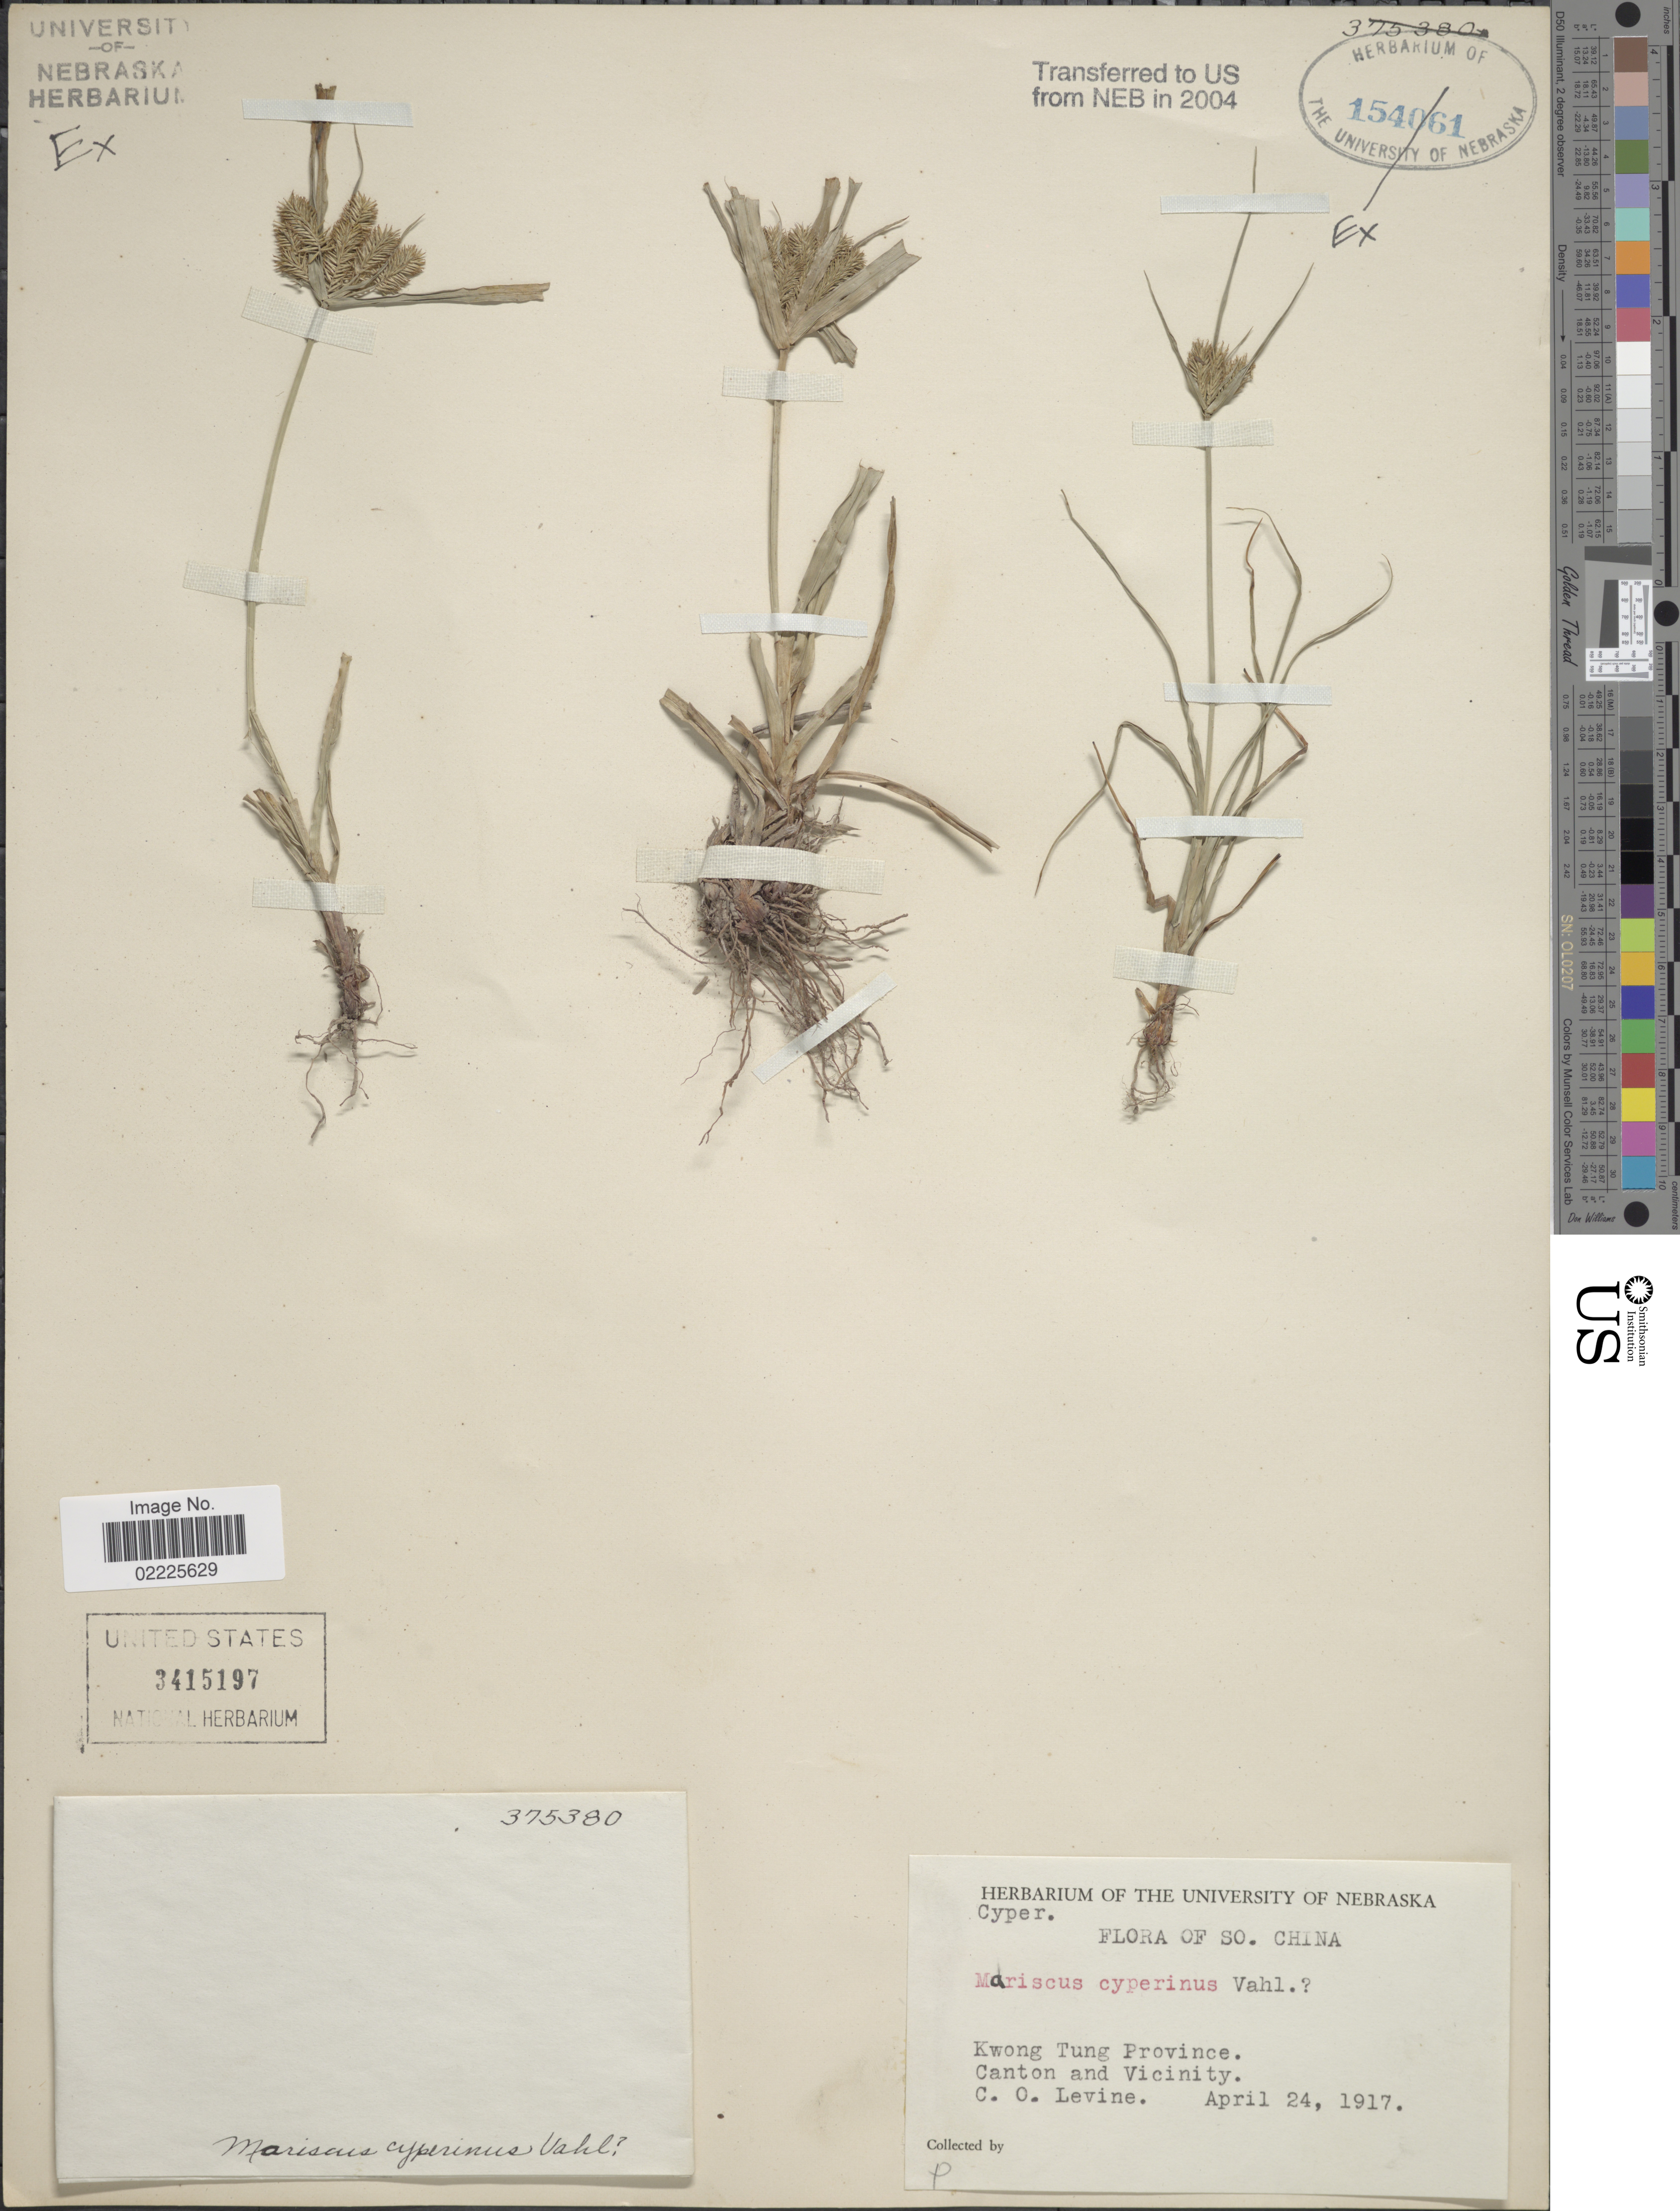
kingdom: Plantae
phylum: Tracheophyta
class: Liliopsida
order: Poales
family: Cyperaceae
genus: Cyperus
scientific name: Cyperus cyperinus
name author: (Retz.) Valck. Sur.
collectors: C. O. Levine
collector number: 375380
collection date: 1917-01-24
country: China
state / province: Guangdong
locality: Kwong Tung Province, Canton and Vicinity.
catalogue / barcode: US 3415197